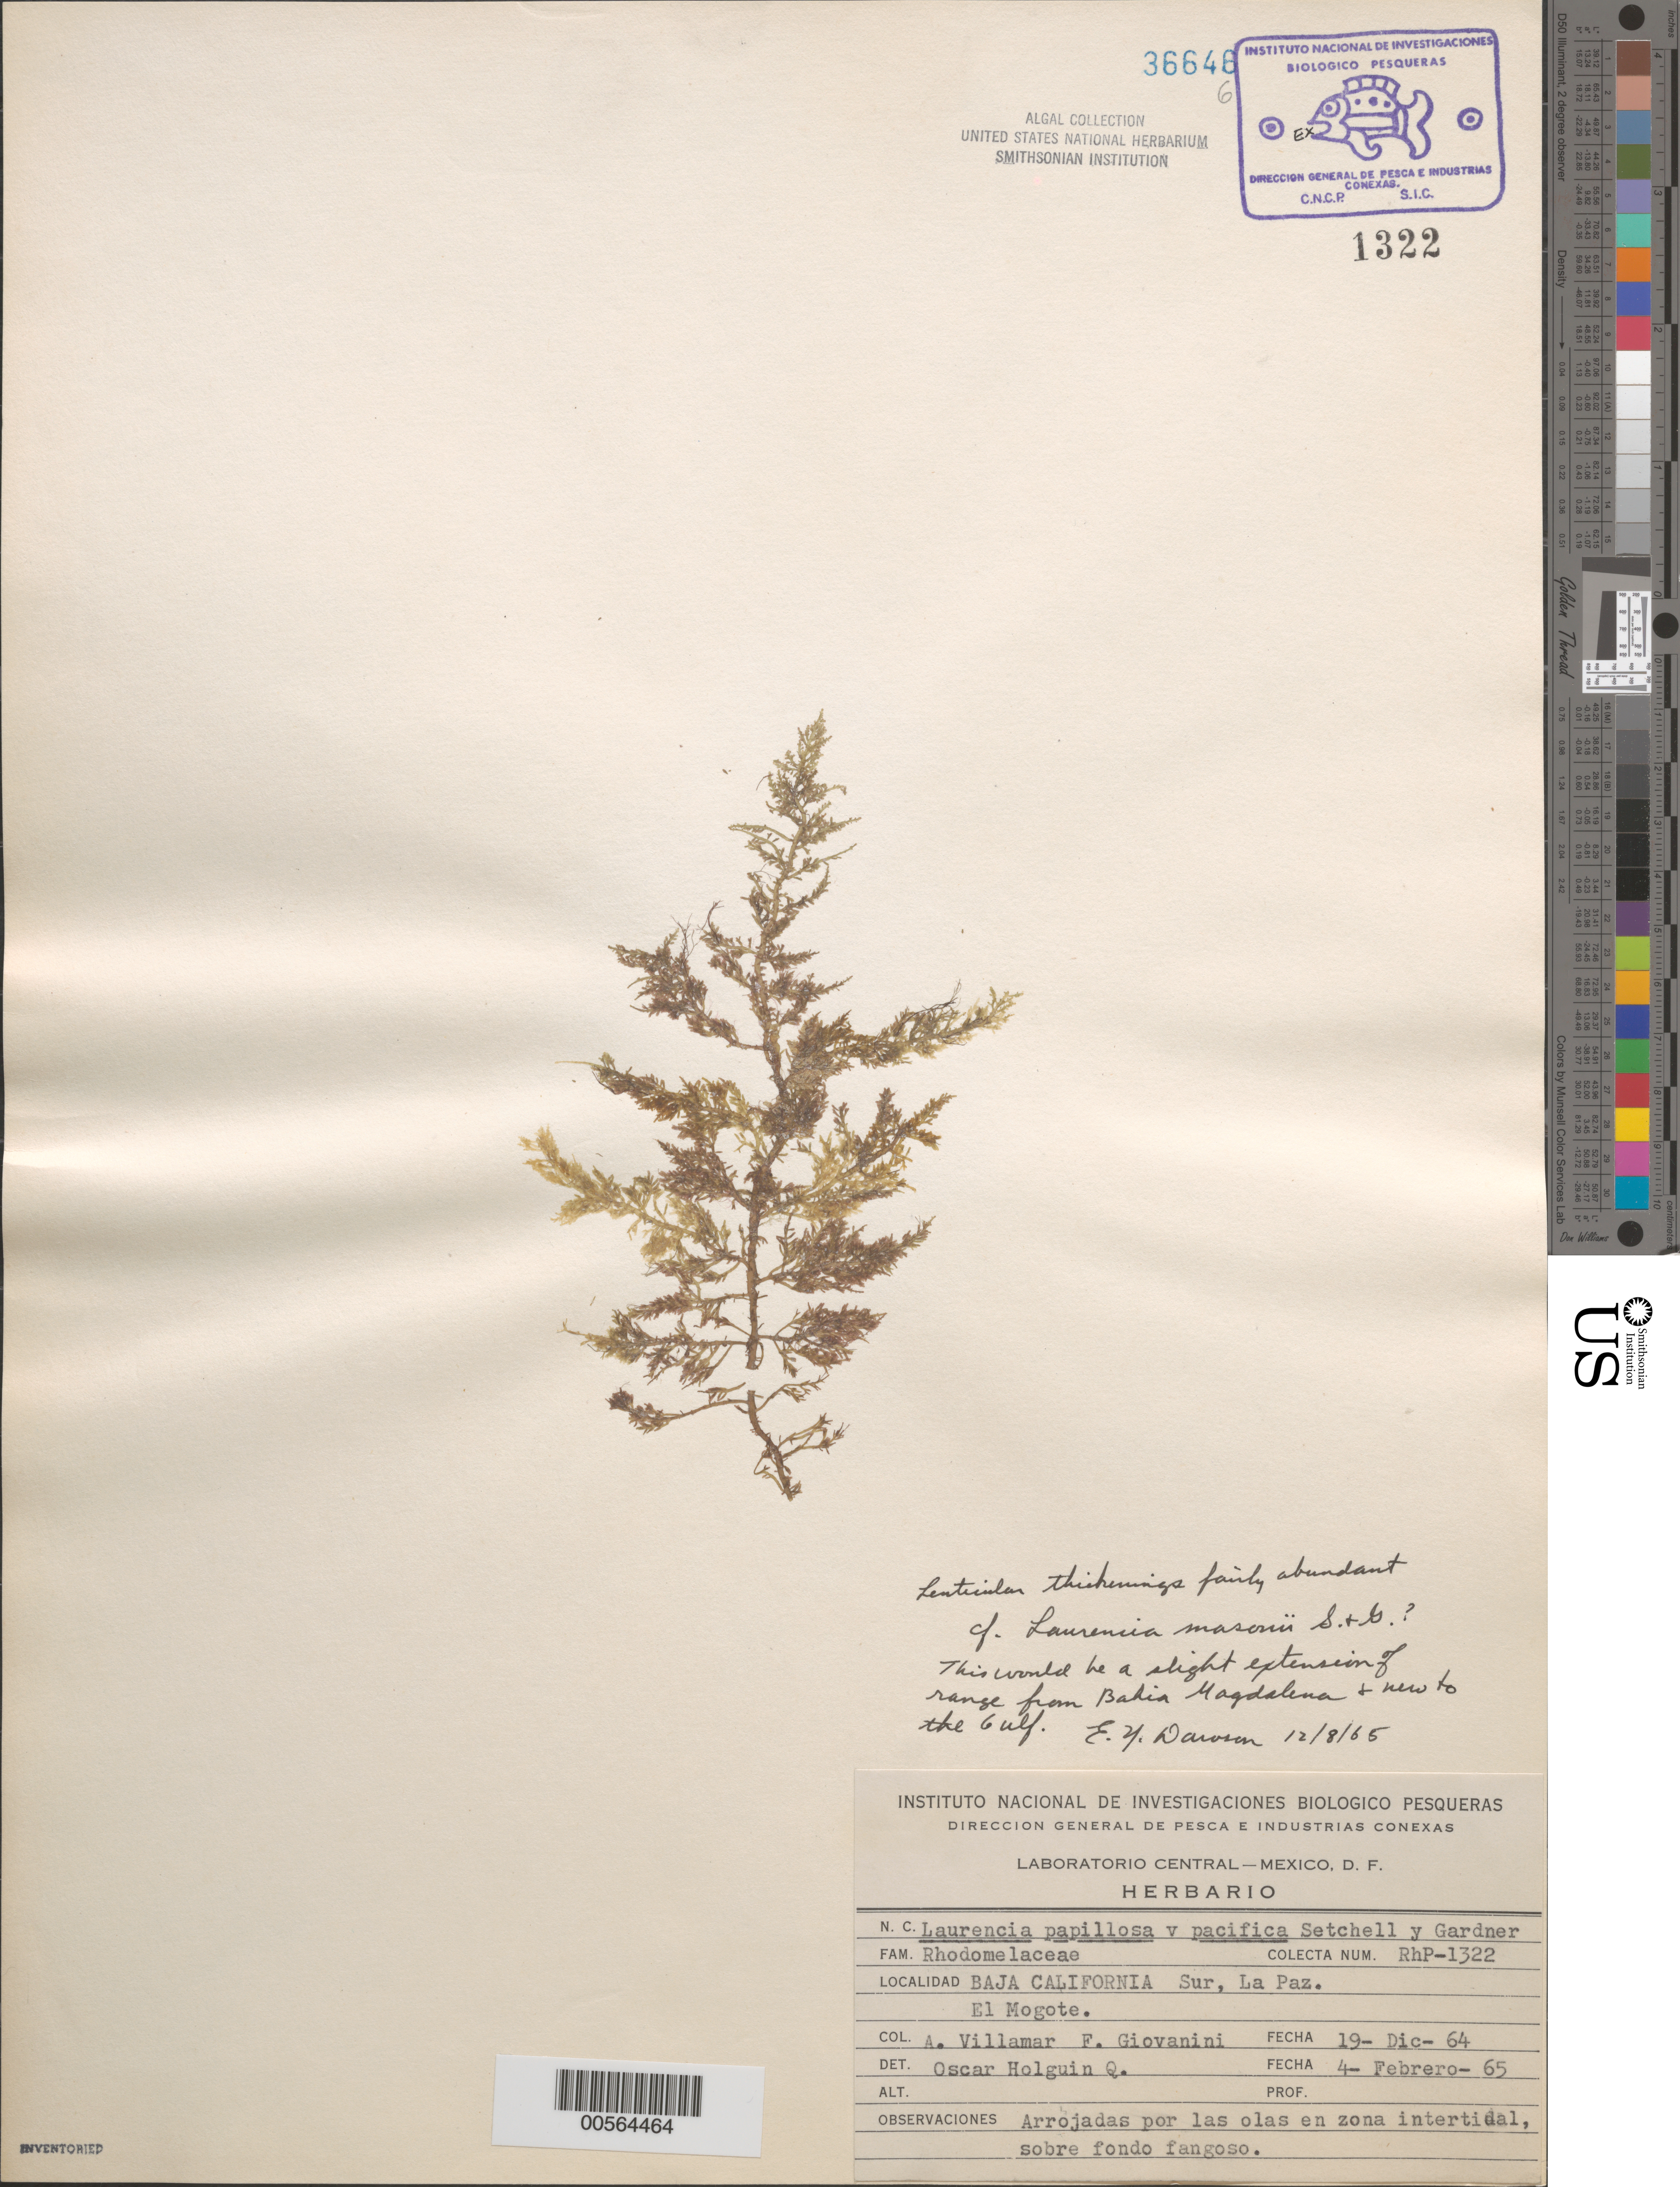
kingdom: Plantae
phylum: Rhodophyta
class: Florideophyceae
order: Ceramiales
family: Rhodomelaceae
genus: Laurencia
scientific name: Laurencia masonii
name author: Setch. & N.L. Gardner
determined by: Dawson, E. Y.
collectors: A. Villamar & F. Giovanini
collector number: Rhp-1322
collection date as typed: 19 Dec 1964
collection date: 1964-12-19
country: Mexico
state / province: Baja California Sur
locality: El Mogote, La Paz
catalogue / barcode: US 36646